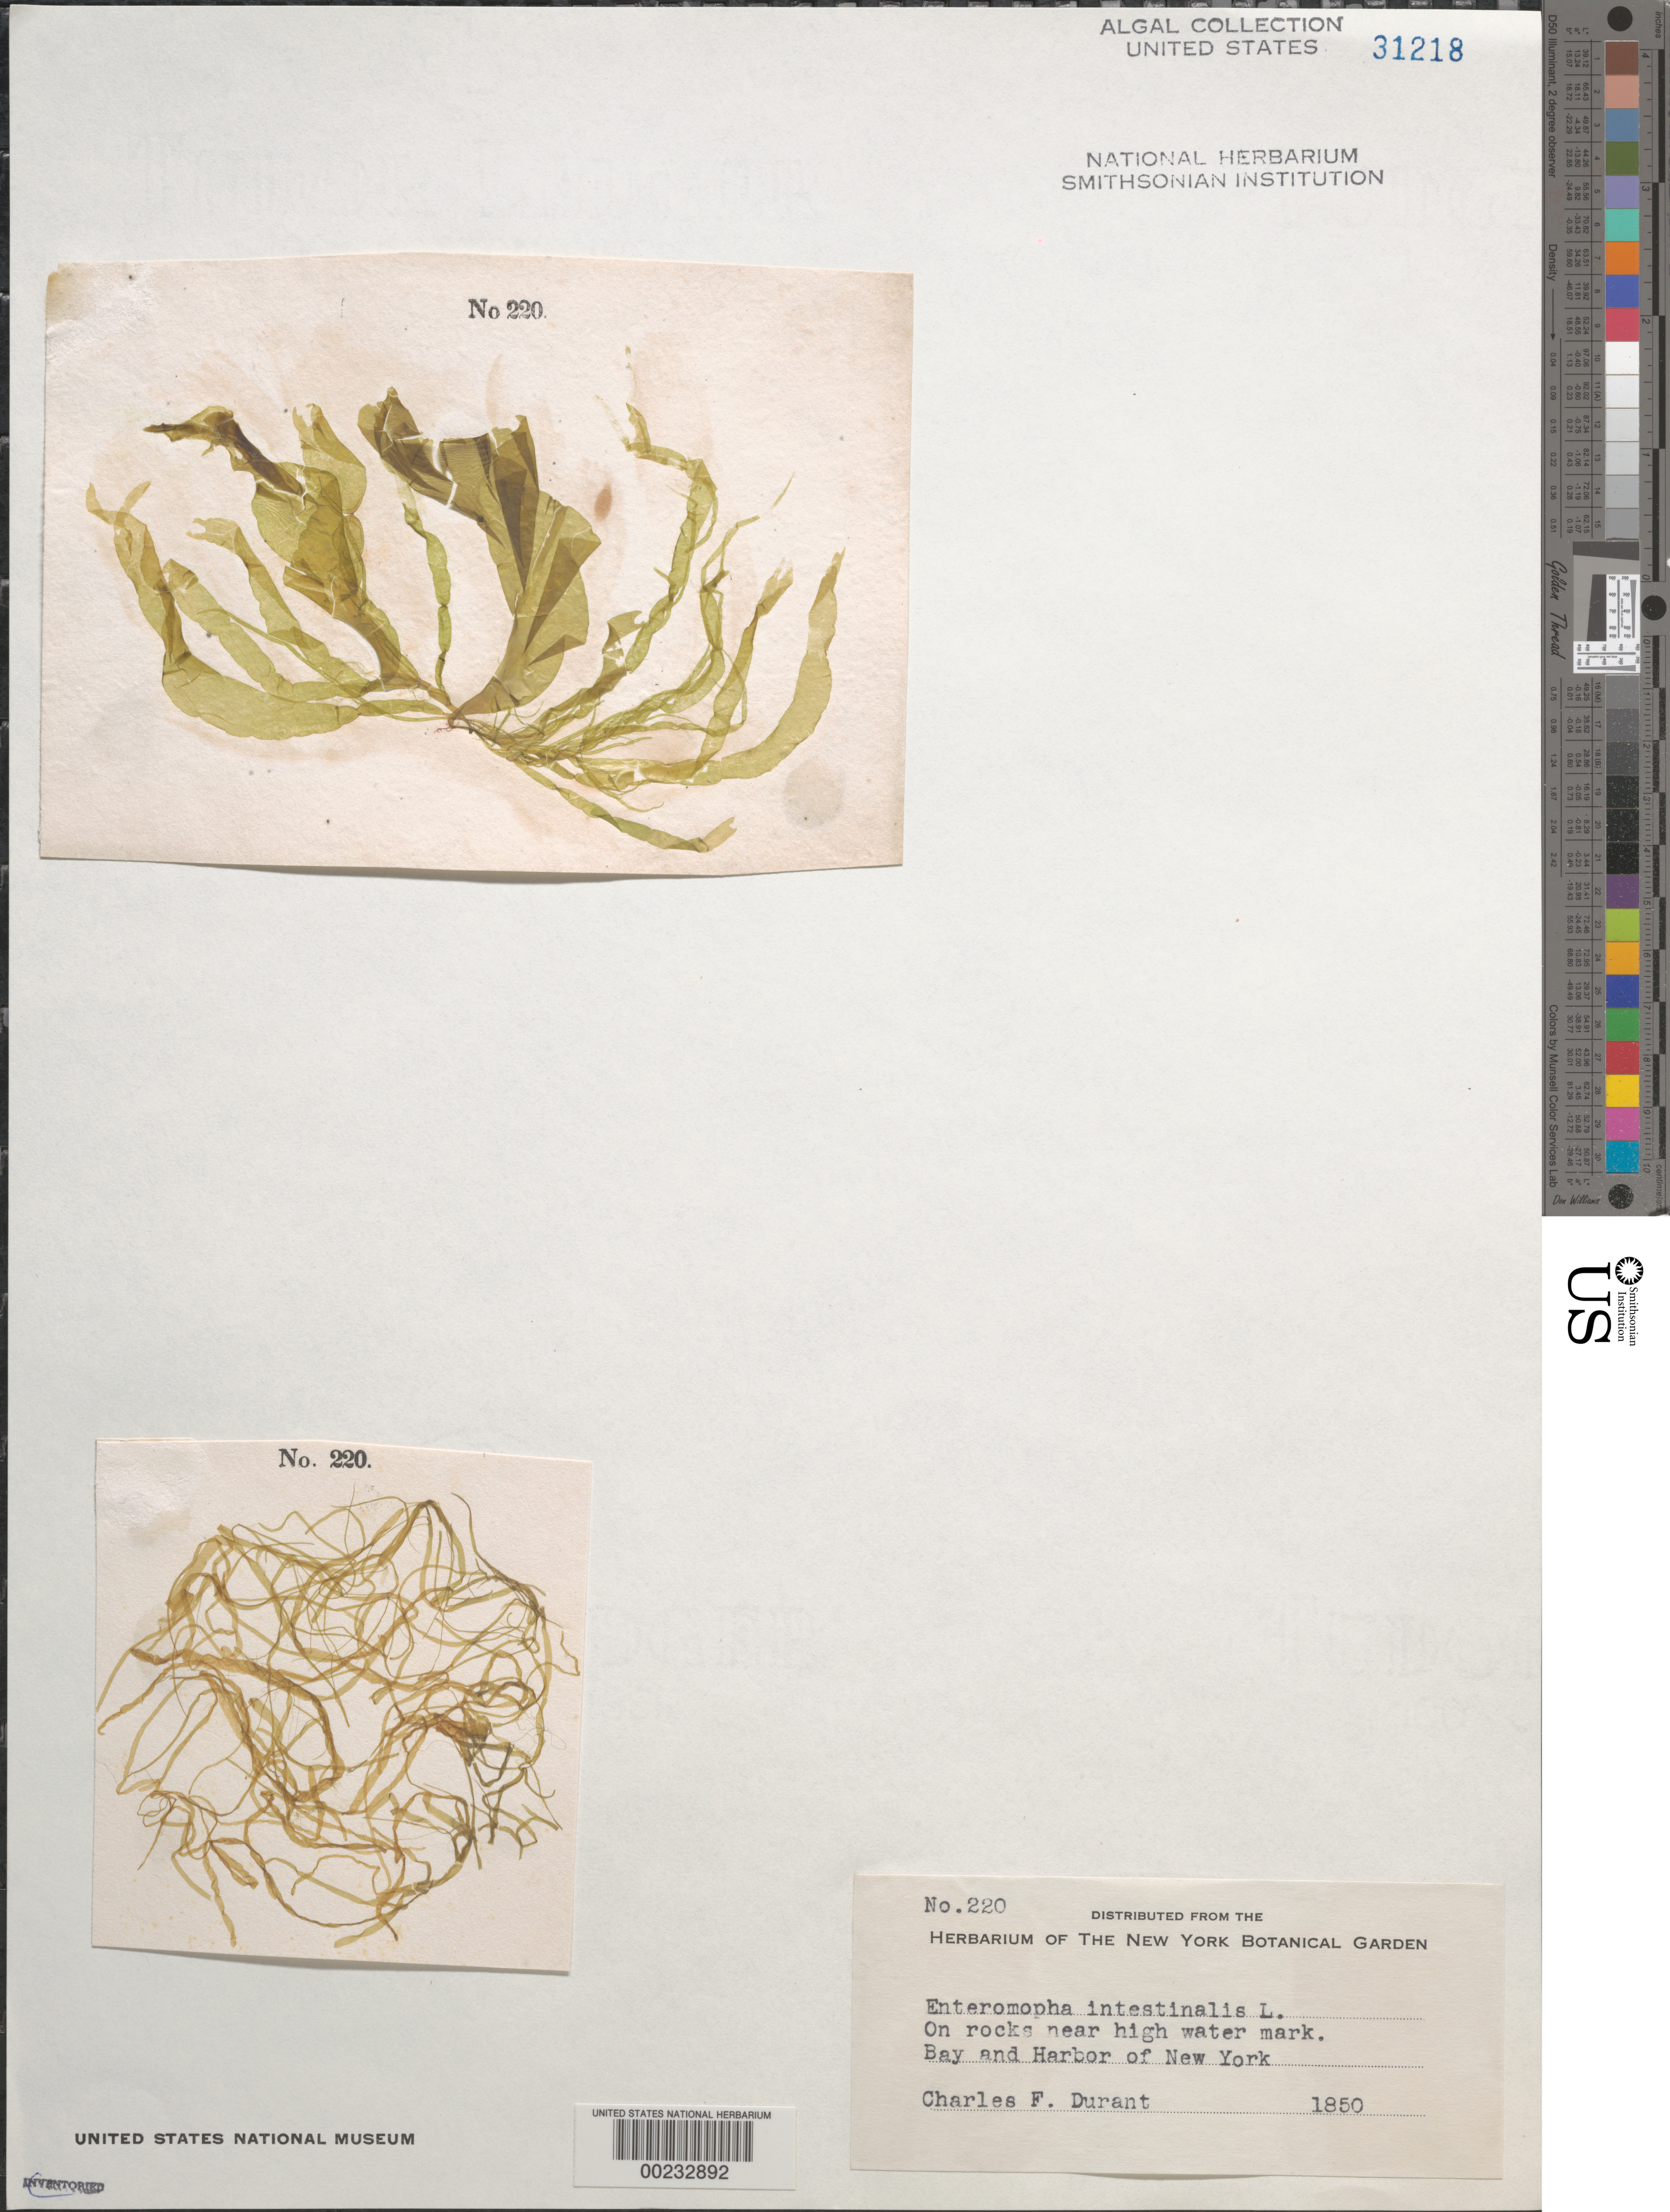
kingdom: Plantae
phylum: Chlorophyta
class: Ulvophyceae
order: Ulvales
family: Ulvaceae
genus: Ulva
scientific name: Ulva intestinalis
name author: L.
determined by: Algae name updating Project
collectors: C. Durant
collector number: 220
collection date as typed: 1850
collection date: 1850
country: United States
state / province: New York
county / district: New York County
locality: New York Bay and New York Harbor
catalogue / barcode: US 31218